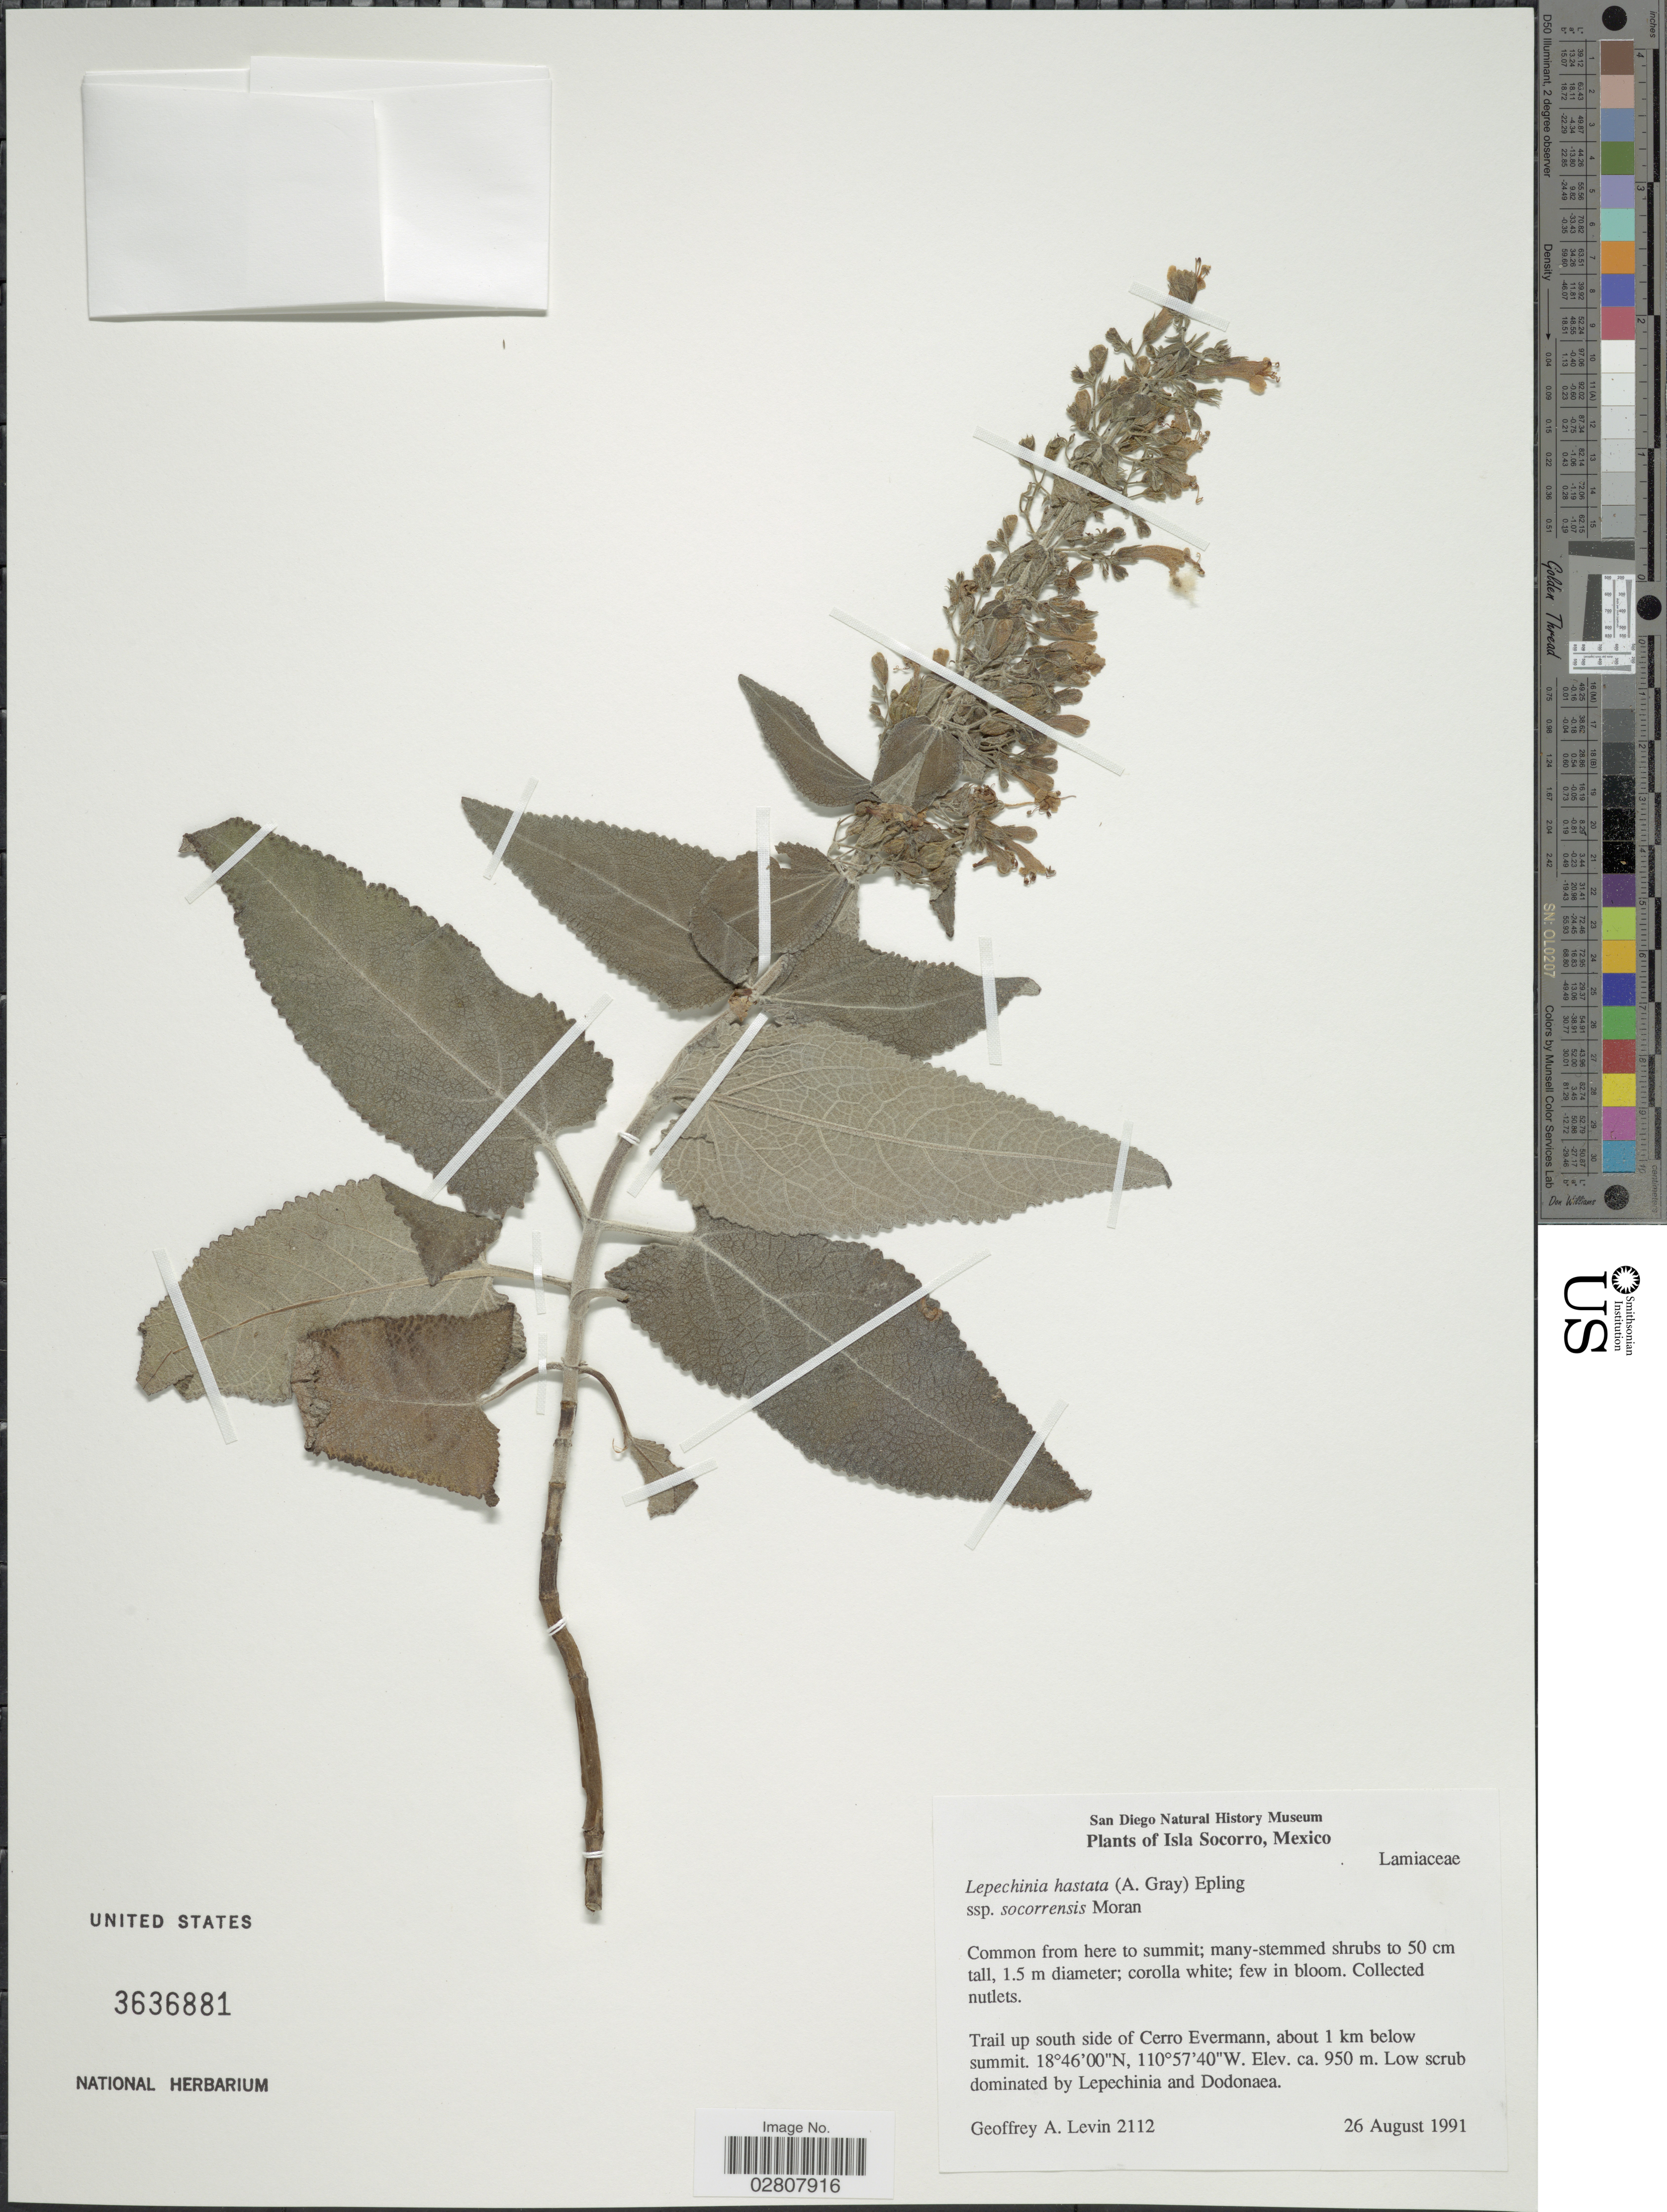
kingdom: Plantae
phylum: Tracheophyta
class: Magnoliopsida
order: Lamiales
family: Lamiaceae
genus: Lepechinia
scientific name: Lepechinia hastata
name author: (A. Gray) Epling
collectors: G. Levin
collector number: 2112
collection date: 1991-08-26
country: Mexico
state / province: Colima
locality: Isla Socorro. Trail up south side of Cerro Evermann, about 1 km below summit.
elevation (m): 950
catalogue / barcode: US 3636881